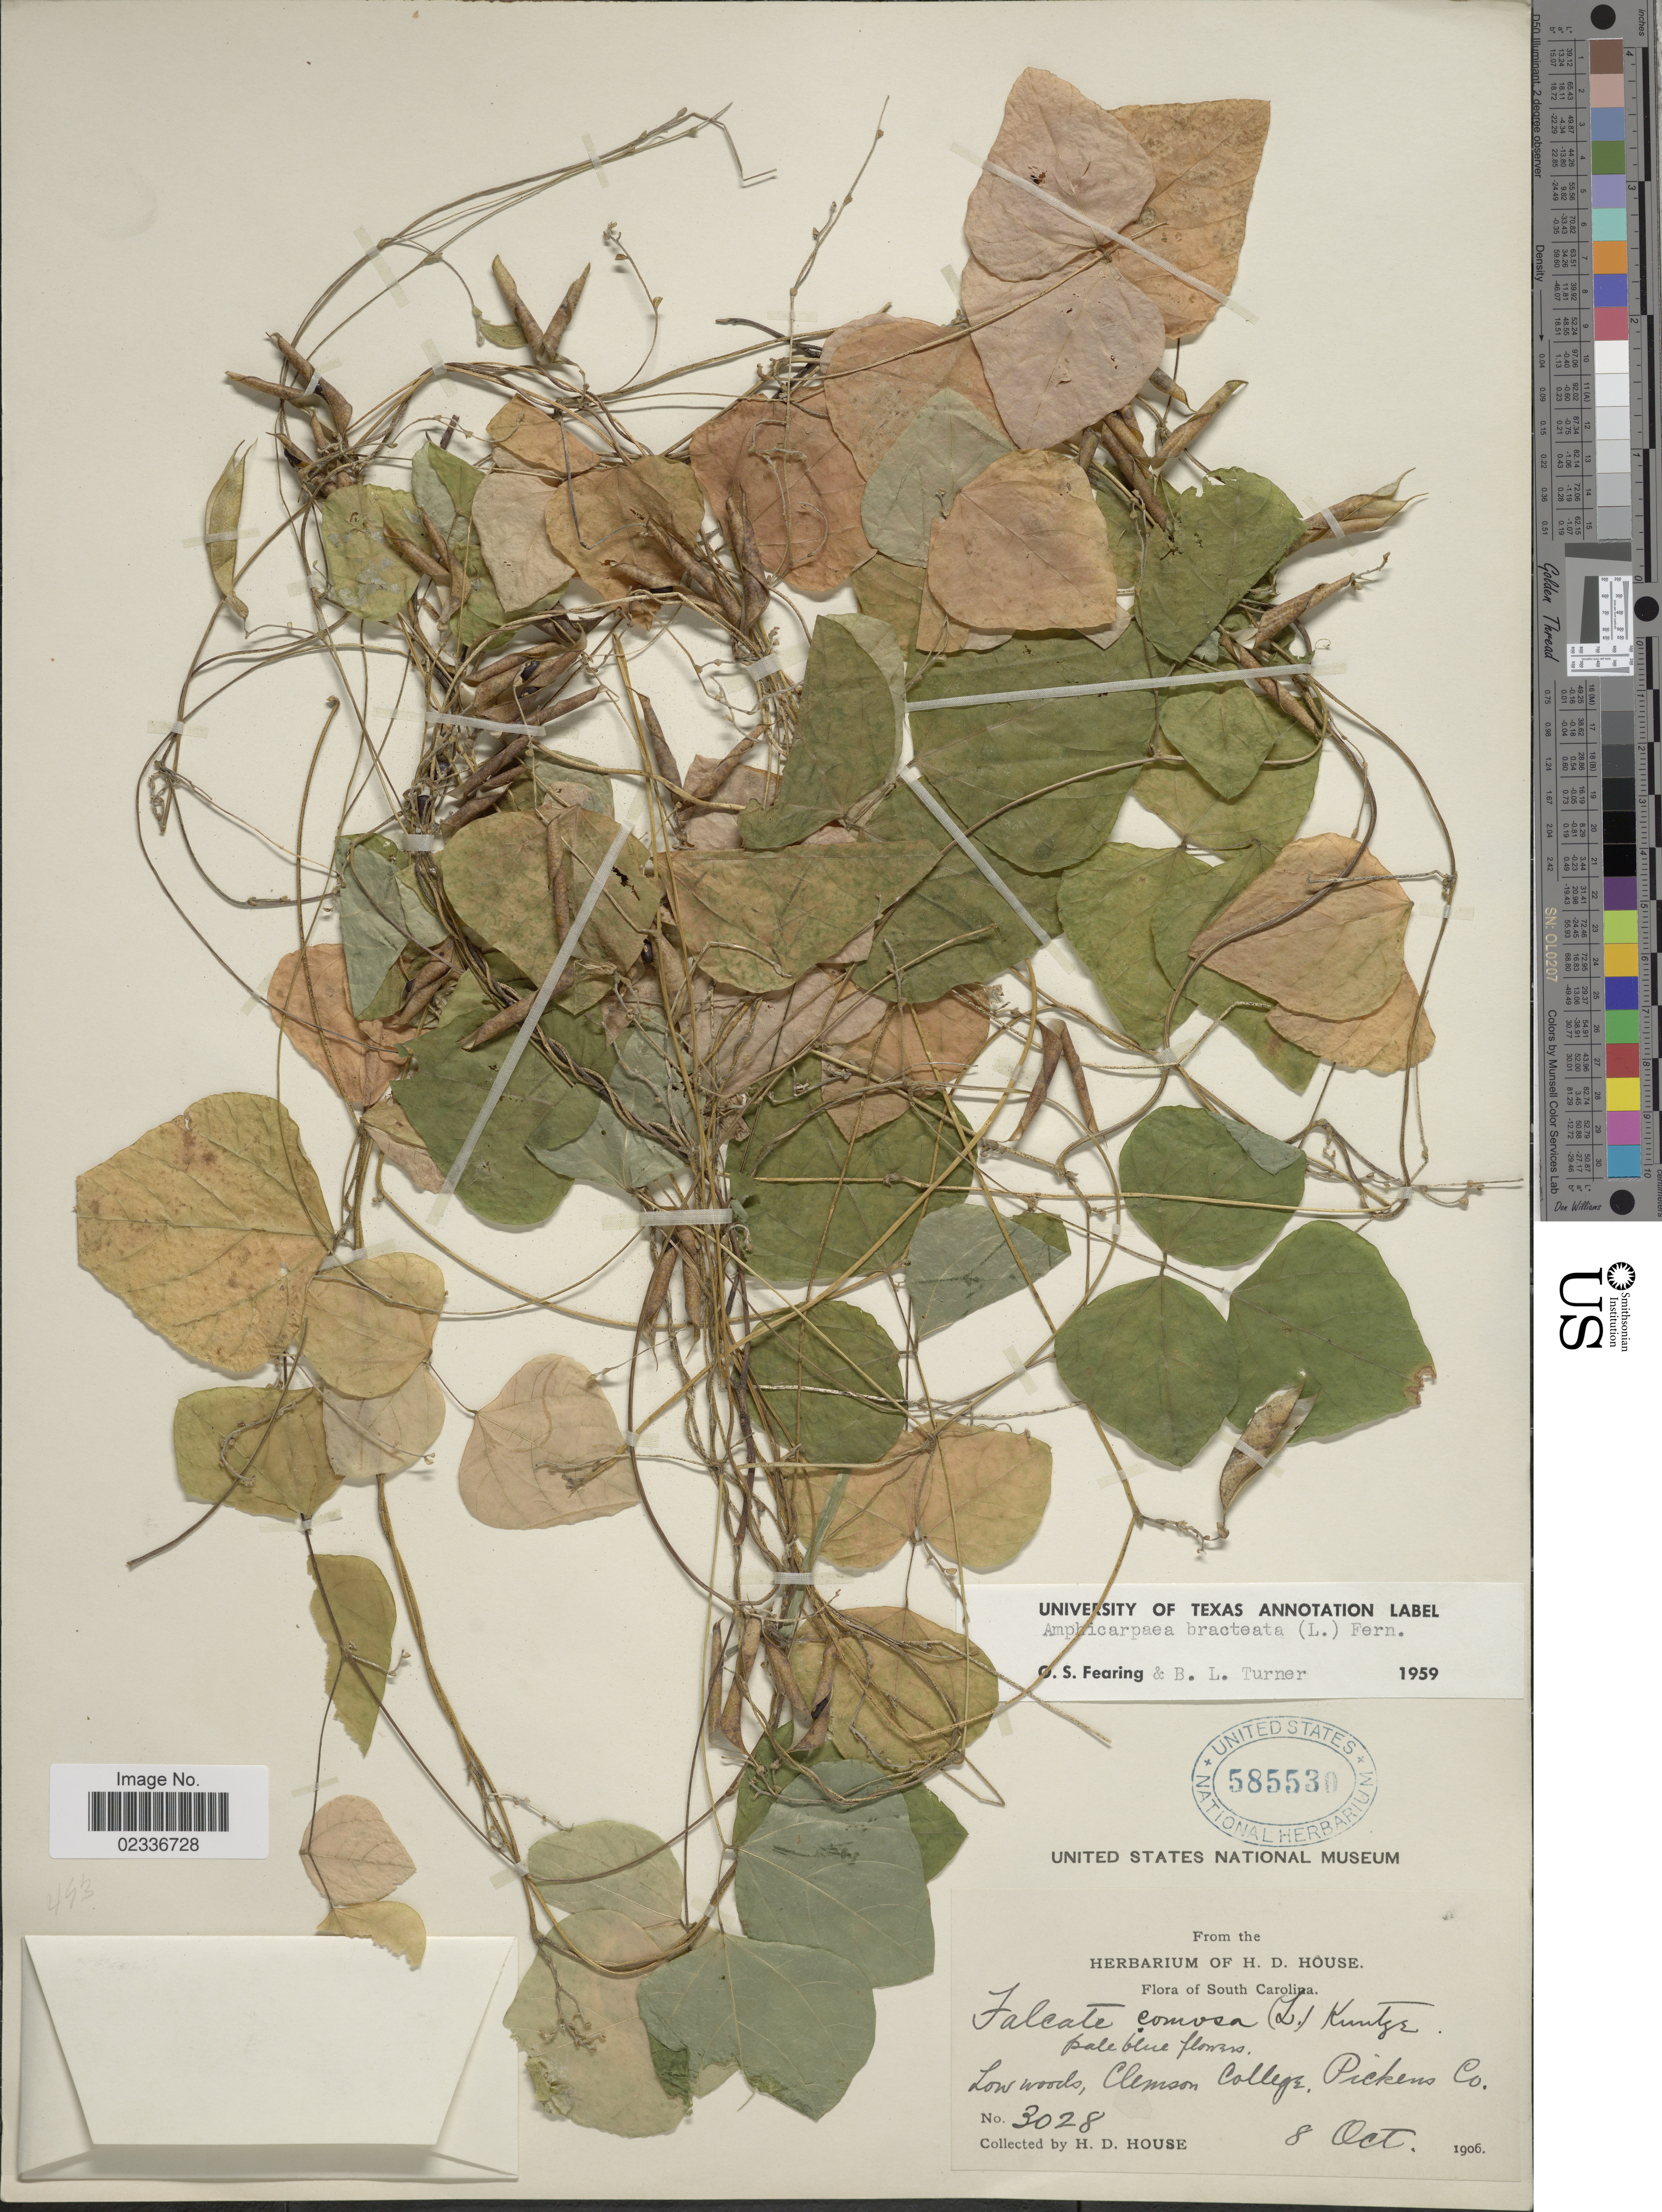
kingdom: Plantae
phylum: Tracheophyta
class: Magnoliopsida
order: Fabales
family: Fabaceae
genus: Amphicarpaea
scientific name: Amphicarpaea bracteata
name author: (L.) Fernald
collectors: H. D. House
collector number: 3028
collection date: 1906-10-08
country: United States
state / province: South Carolina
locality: Low woods, Clemson College, Pickens Co.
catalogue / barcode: US 585530